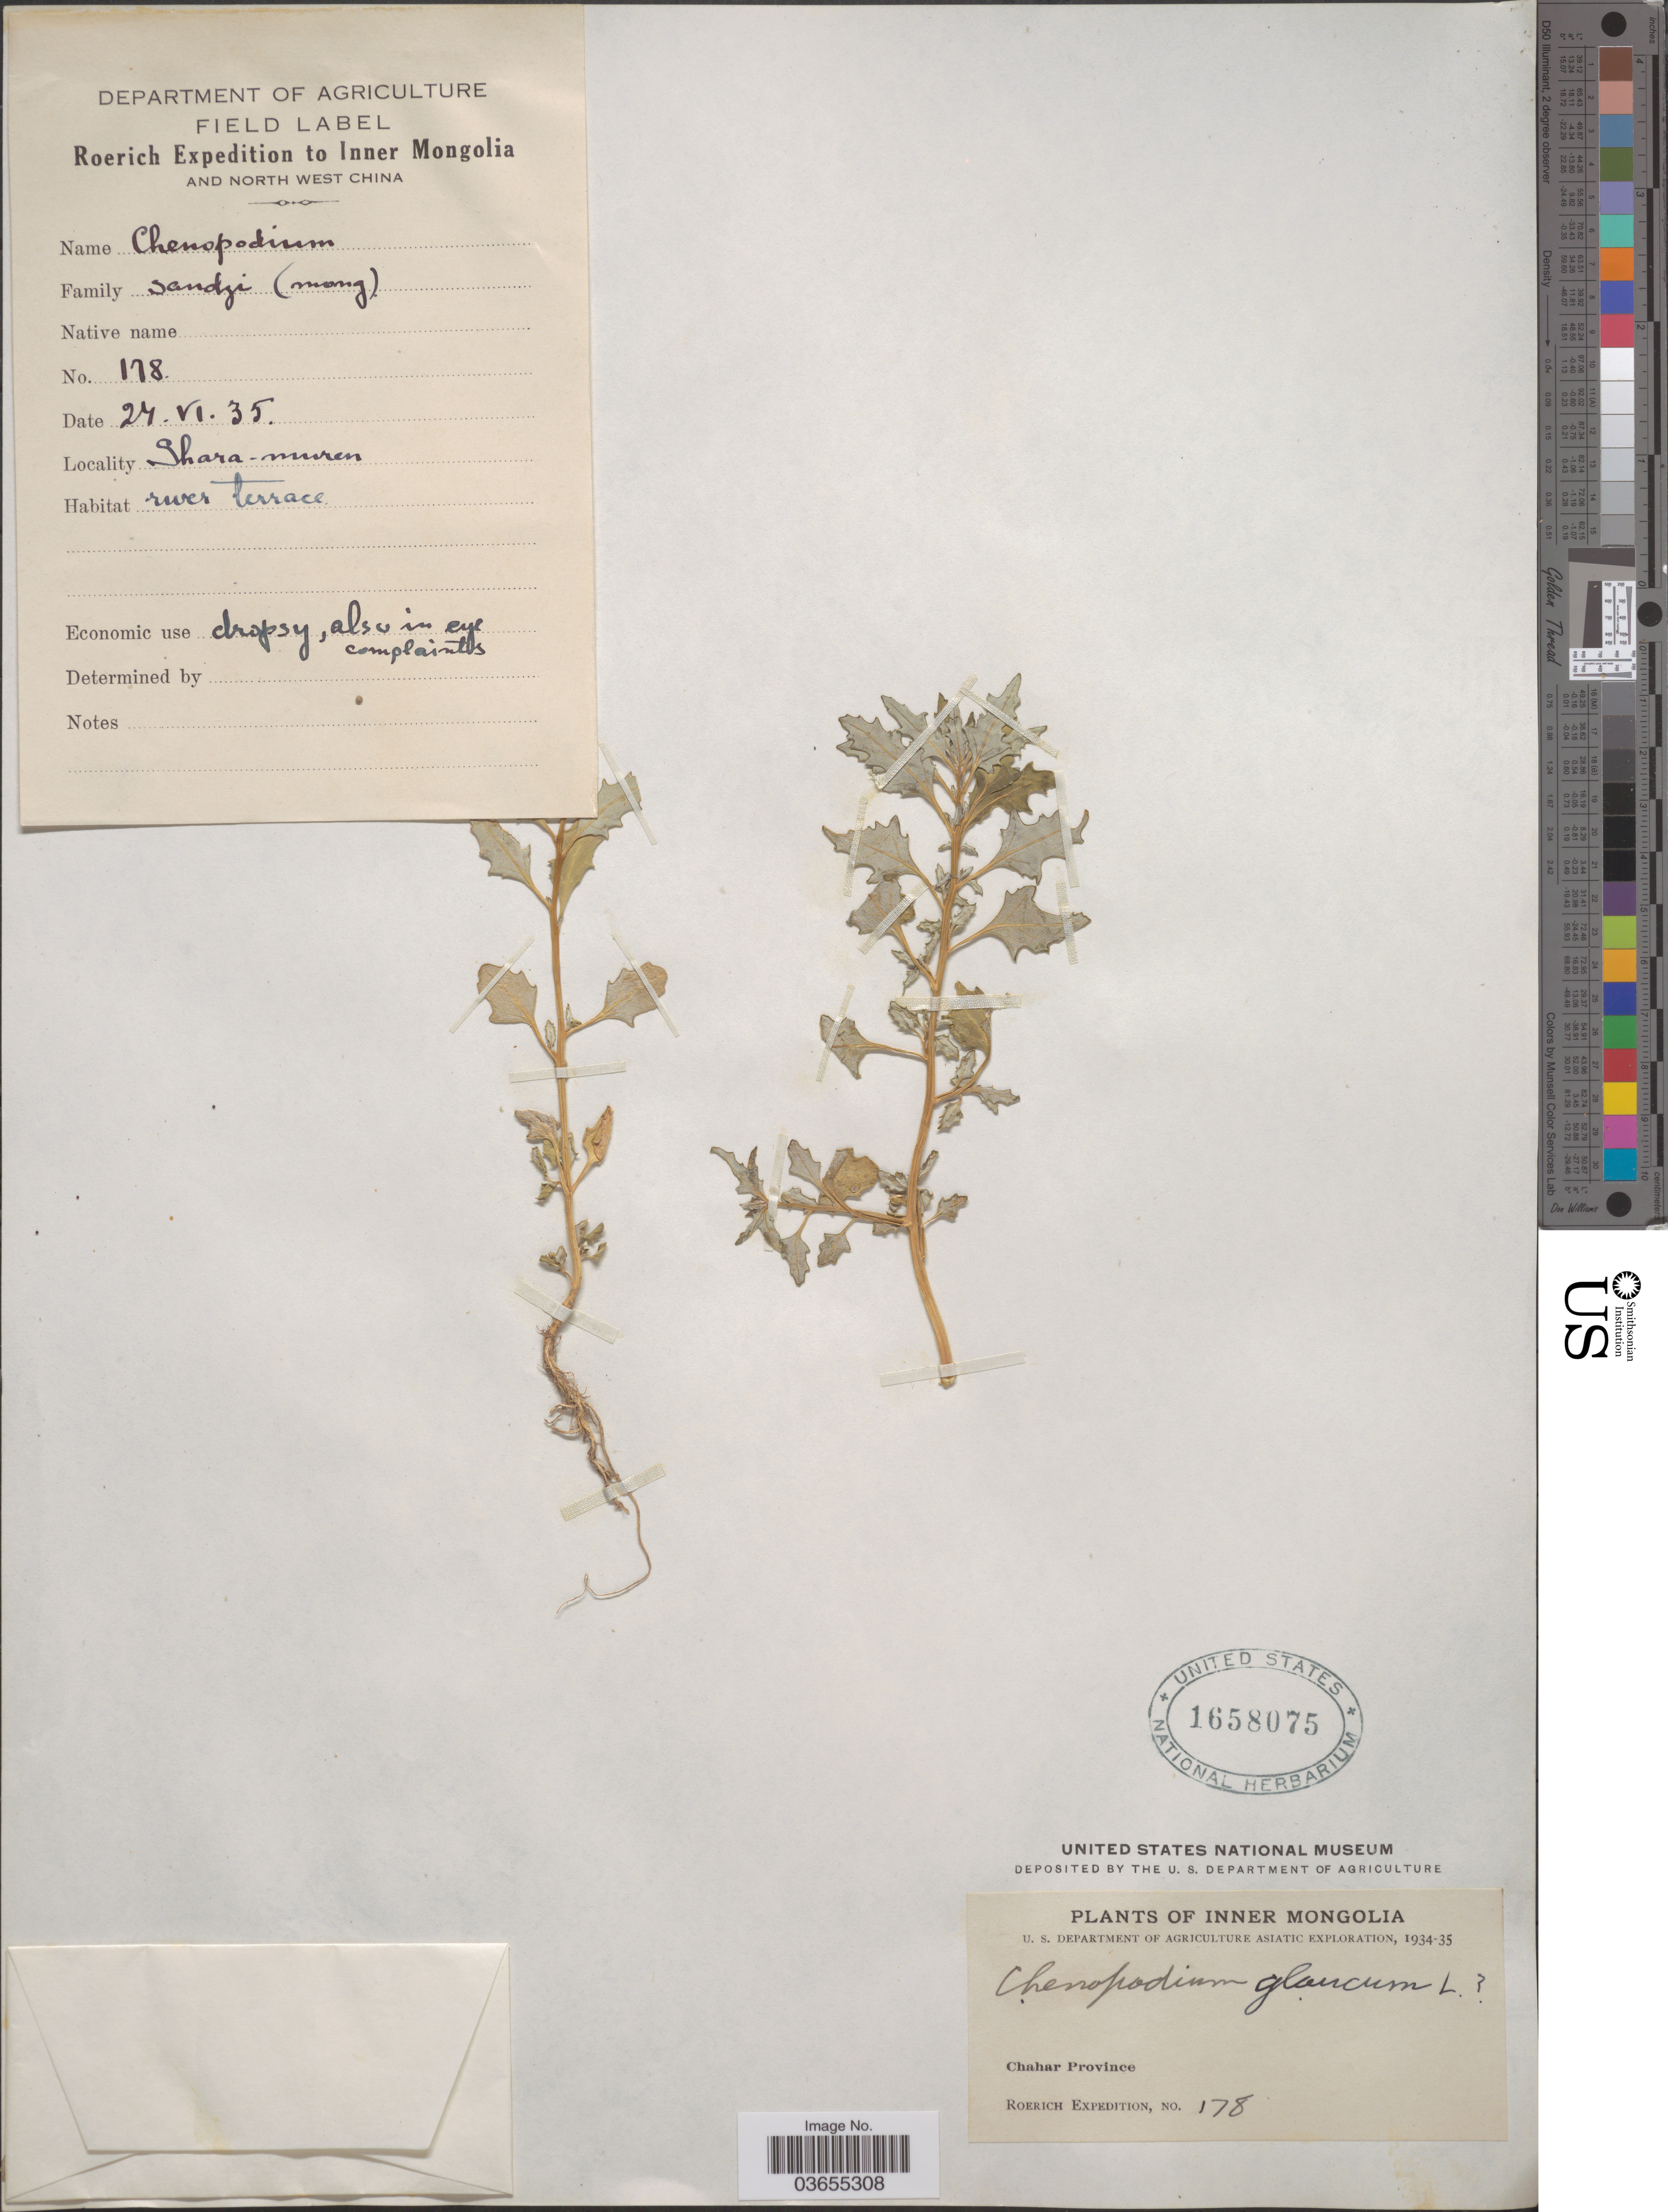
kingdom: Plantae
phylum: Tracheophyta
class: Magnoliopsida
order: Caryophyllales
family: Amaranthaceae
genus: Chenopodium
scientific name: Chenopodium glaucum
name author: L.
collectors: -. Roerich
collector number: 178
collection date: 1935-06-27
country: China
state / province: Nei Monggol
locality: Inner Mongolia. Chahar Province. Shara-muren.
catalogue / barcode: US 1658075